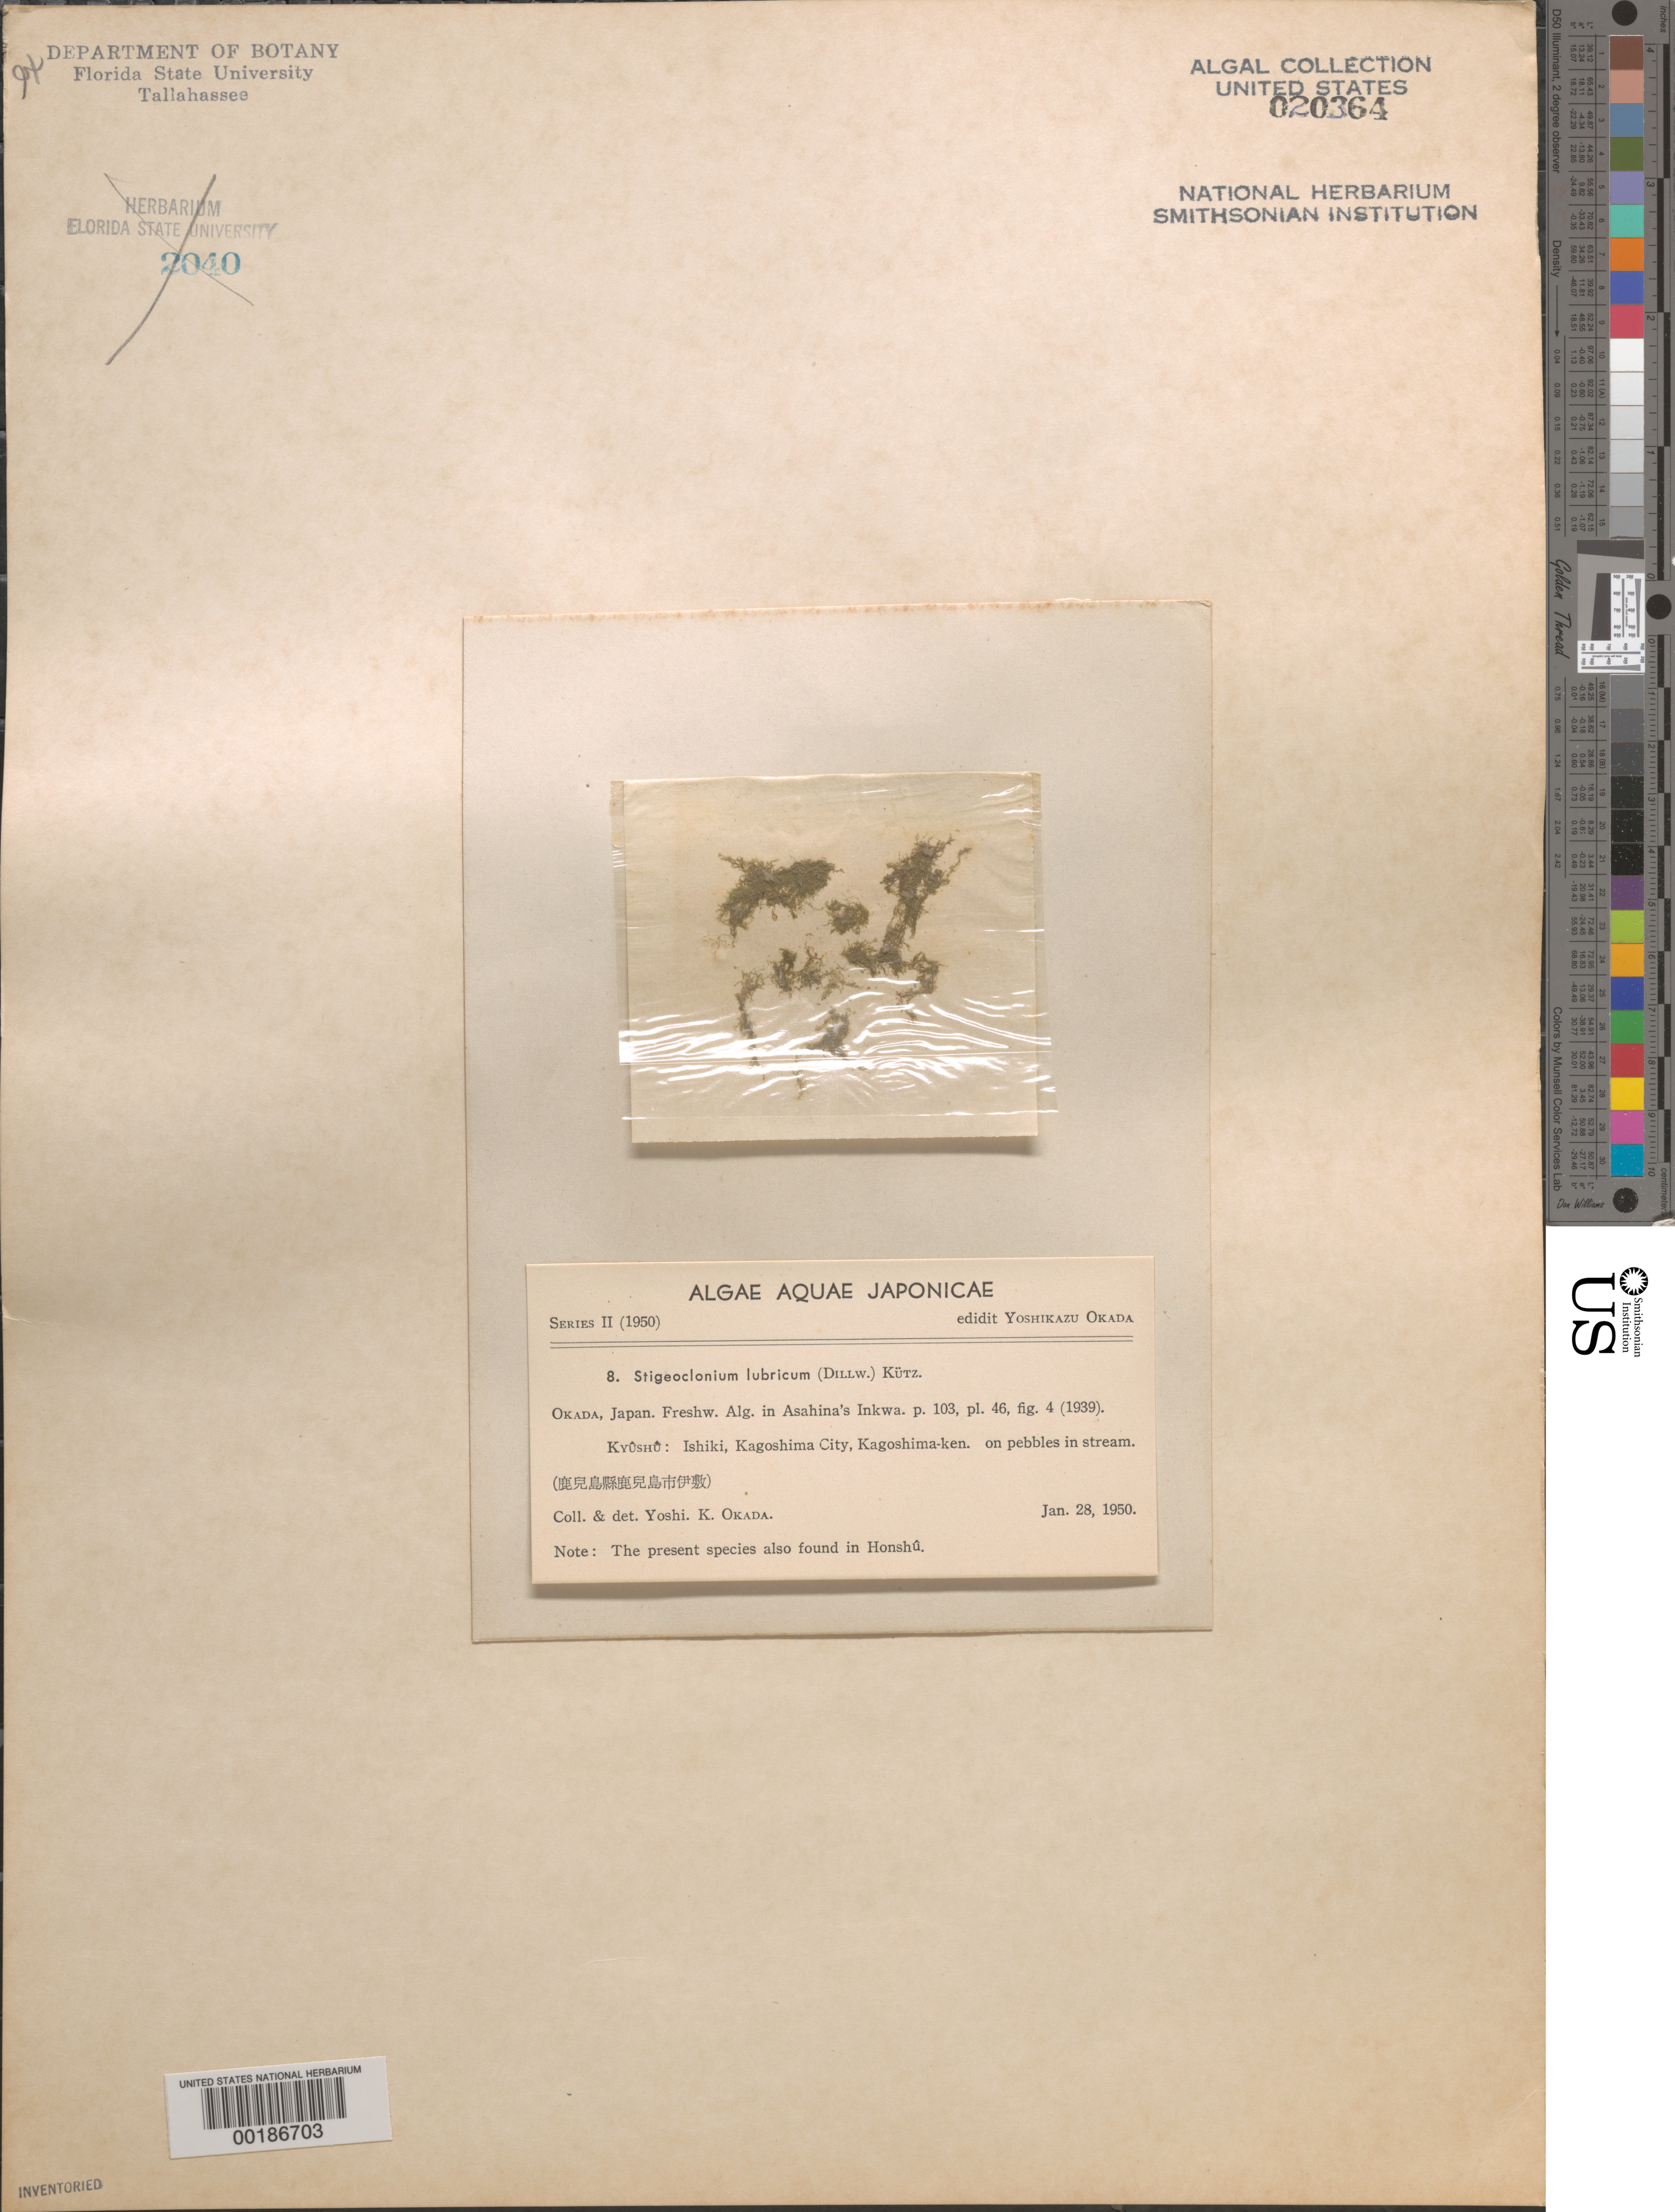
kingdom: Plantae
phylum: Chlorophyta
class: Chlorophyceae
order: Chaetophorales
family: Chaetophoraceae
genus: Stigeoclonium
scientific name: Stigeoclonium lubricum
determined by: Okada, Y. K.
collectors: Y. Okada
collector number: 8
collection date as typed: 28 Jan 1950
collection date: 1950-01-28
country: Japan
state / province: Kagosima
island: Kyushu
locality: Ishiki, Kagoshima City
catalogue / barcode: US 20364